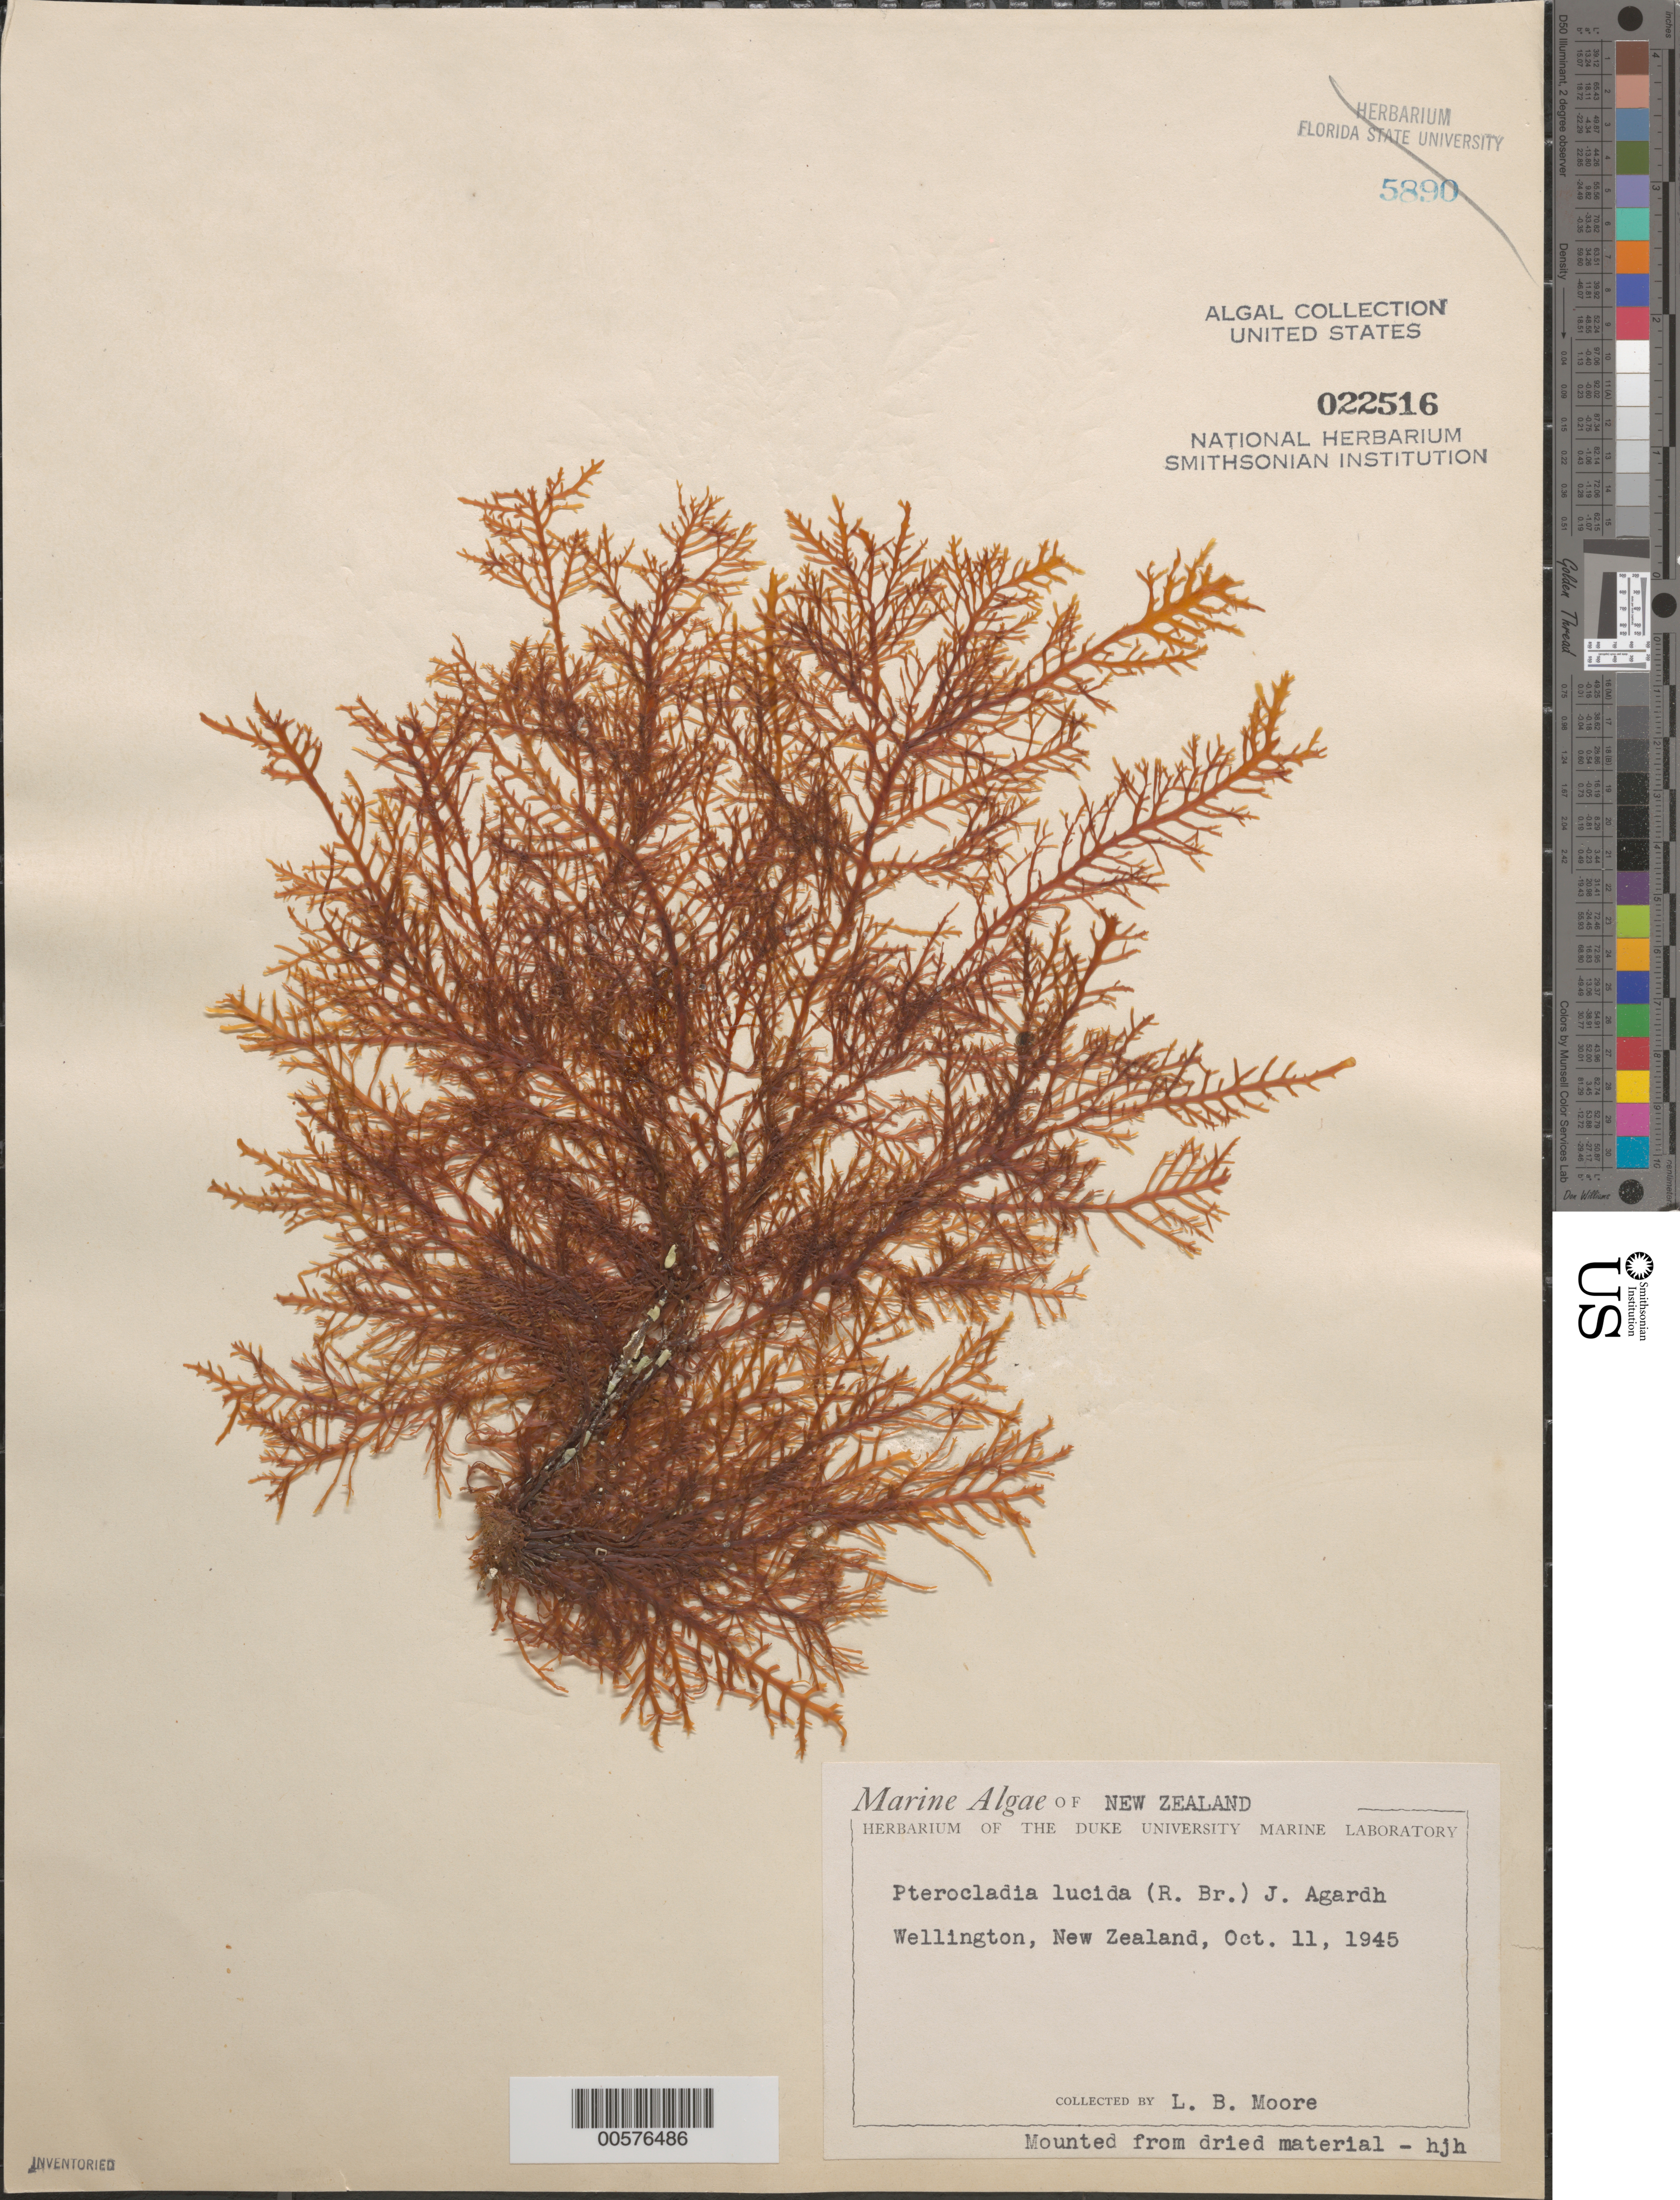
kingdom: Plantae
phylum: Rhodophyta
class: Florideophyceae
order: Gelidiales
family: Pterocladiaceae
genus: Pterocladia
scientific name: Pterocladia lucida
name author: (R. Br. ex Turner) J. Agardh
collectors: L. Moore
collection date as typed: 11 Oct 1945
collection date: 1945-10-11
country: New Zealand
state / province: Wellington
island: North Island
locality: Wellington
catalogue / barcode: US 22516